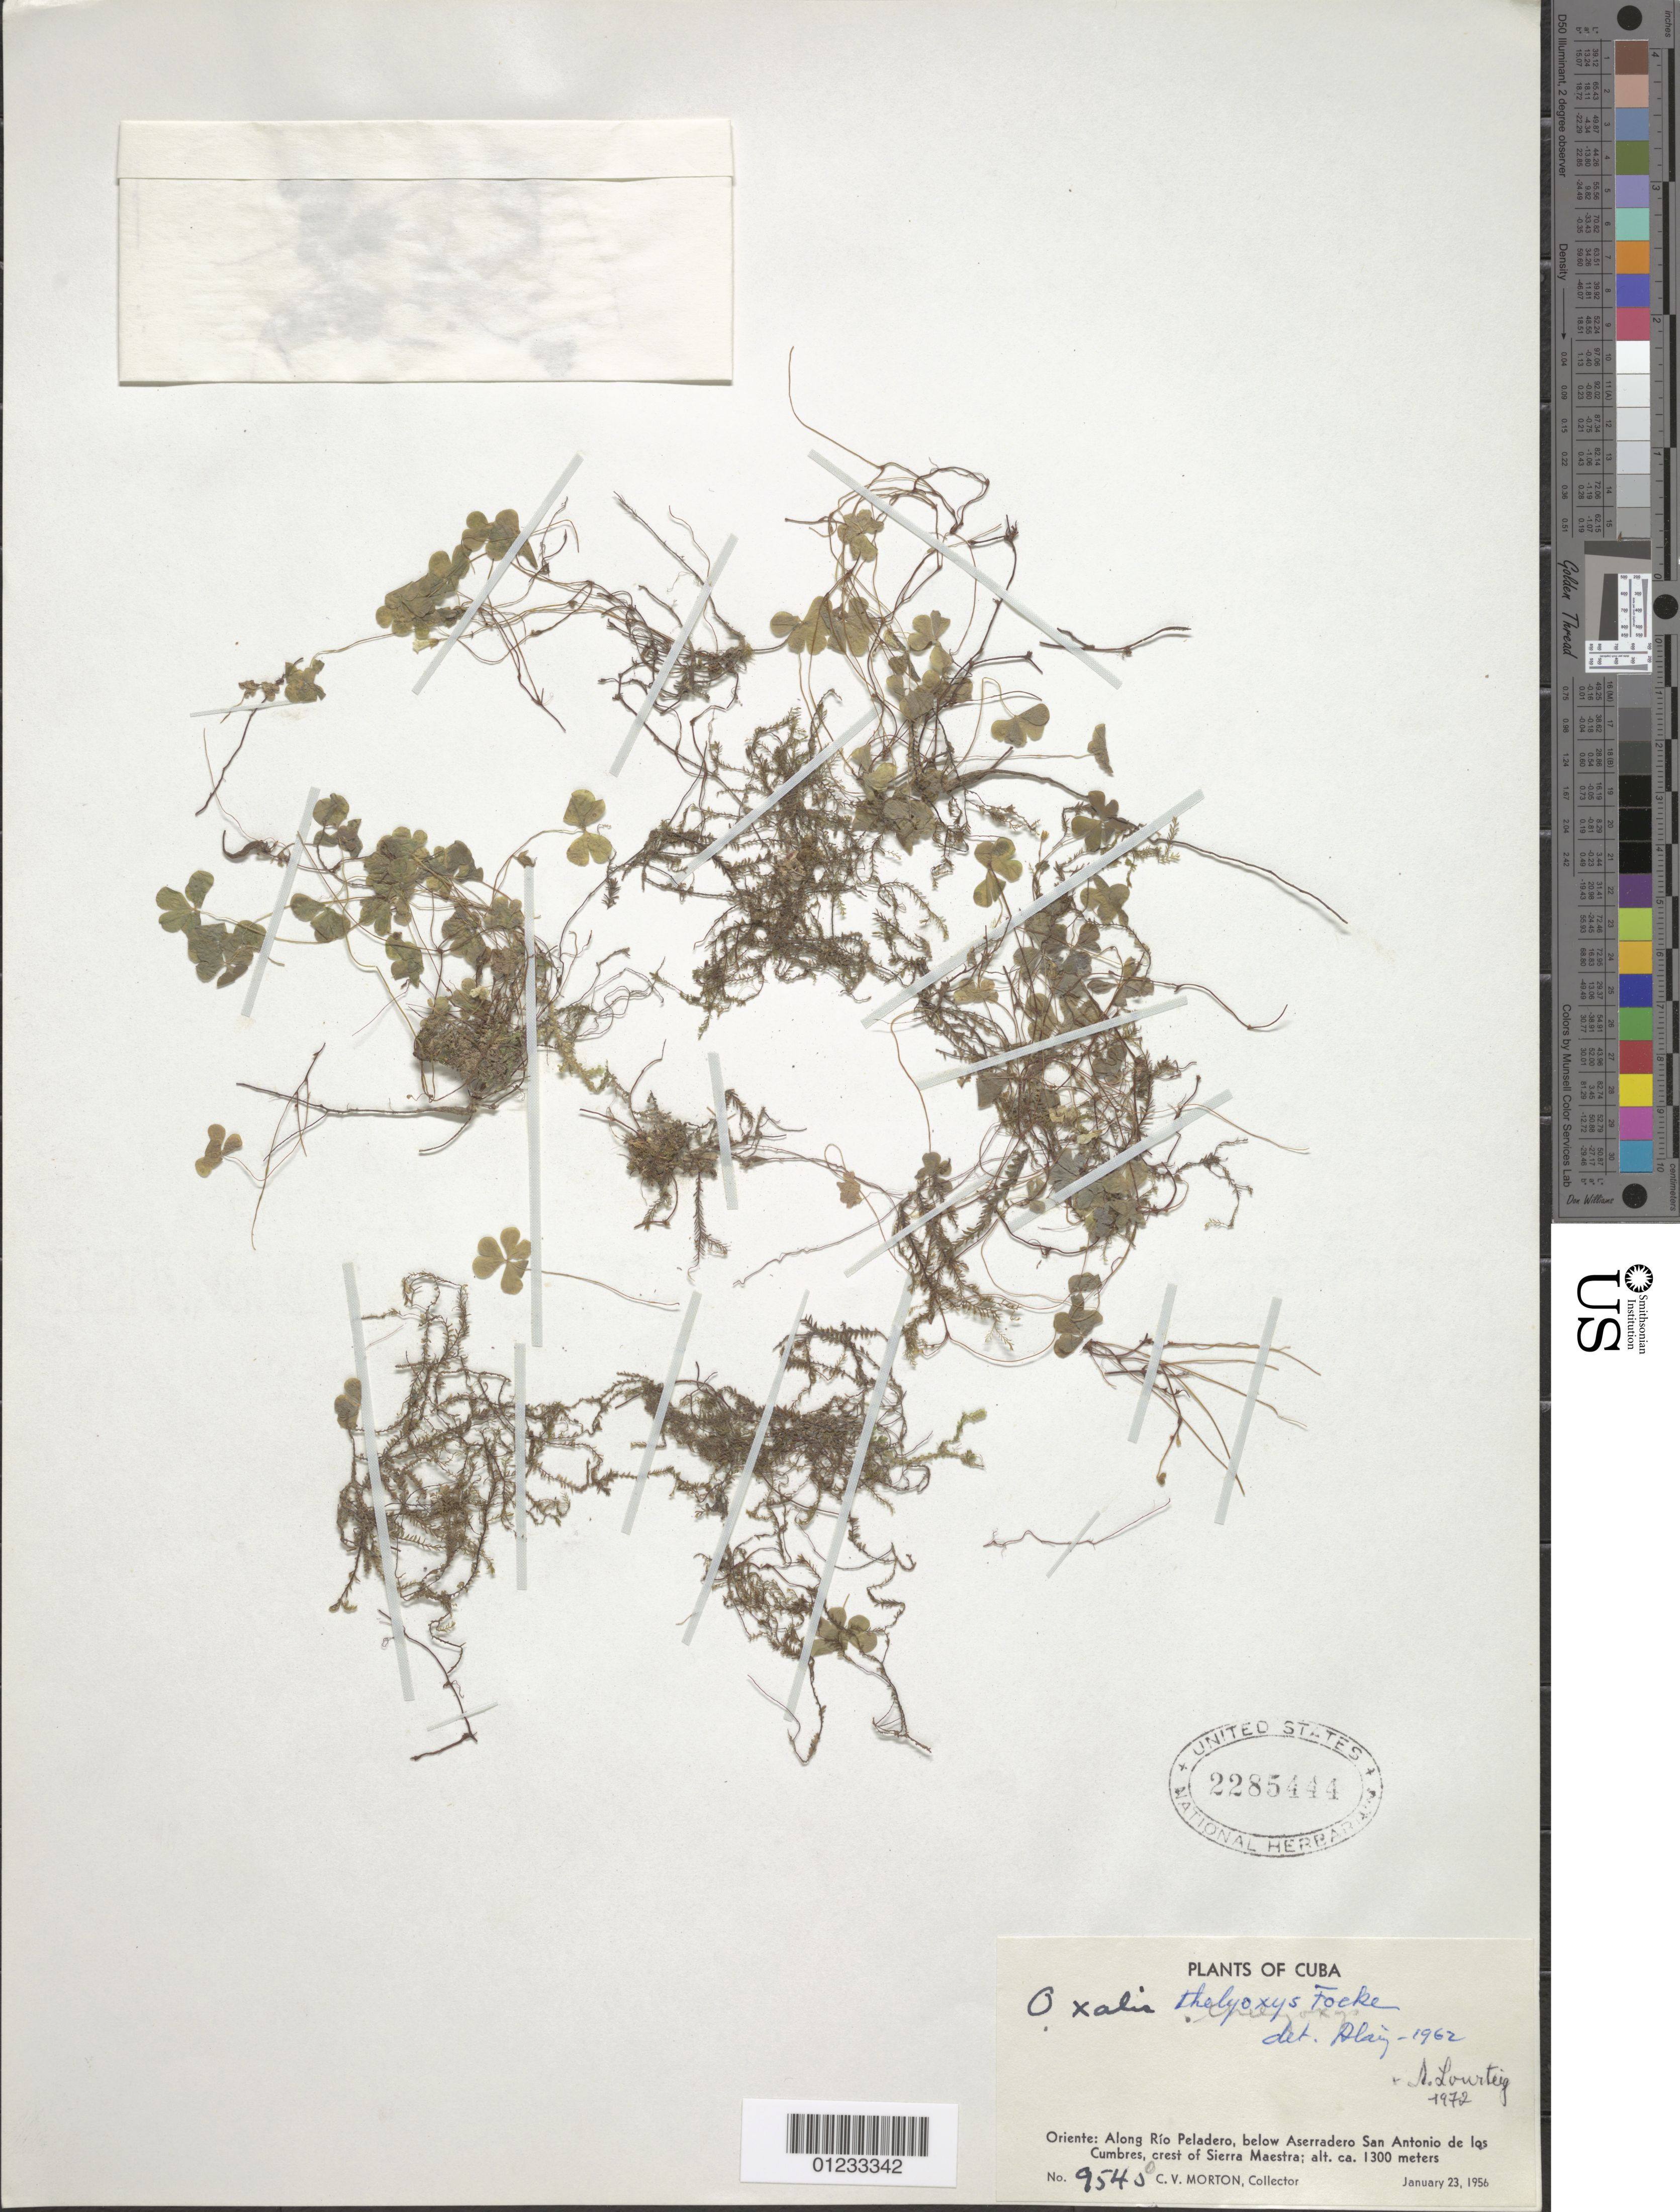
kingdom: Plantae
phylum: Tracheophyta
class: Magnoliopsida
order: Oxalidales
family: Oxalidaceae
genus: Oxalis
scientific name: Oxalis thelyoxys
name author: Focke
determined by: Lourteig, A.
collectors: C. V. Morton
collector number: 9545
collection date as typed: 23 Jan 1956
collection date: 1956-01-23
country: Cuba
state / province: Oriente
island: Cuba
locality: Along Rio Peladero, below Aserradero San Antonio de Los Cumbres, crest of Sierra Maestra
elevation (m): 1300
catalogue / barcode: US 2285444